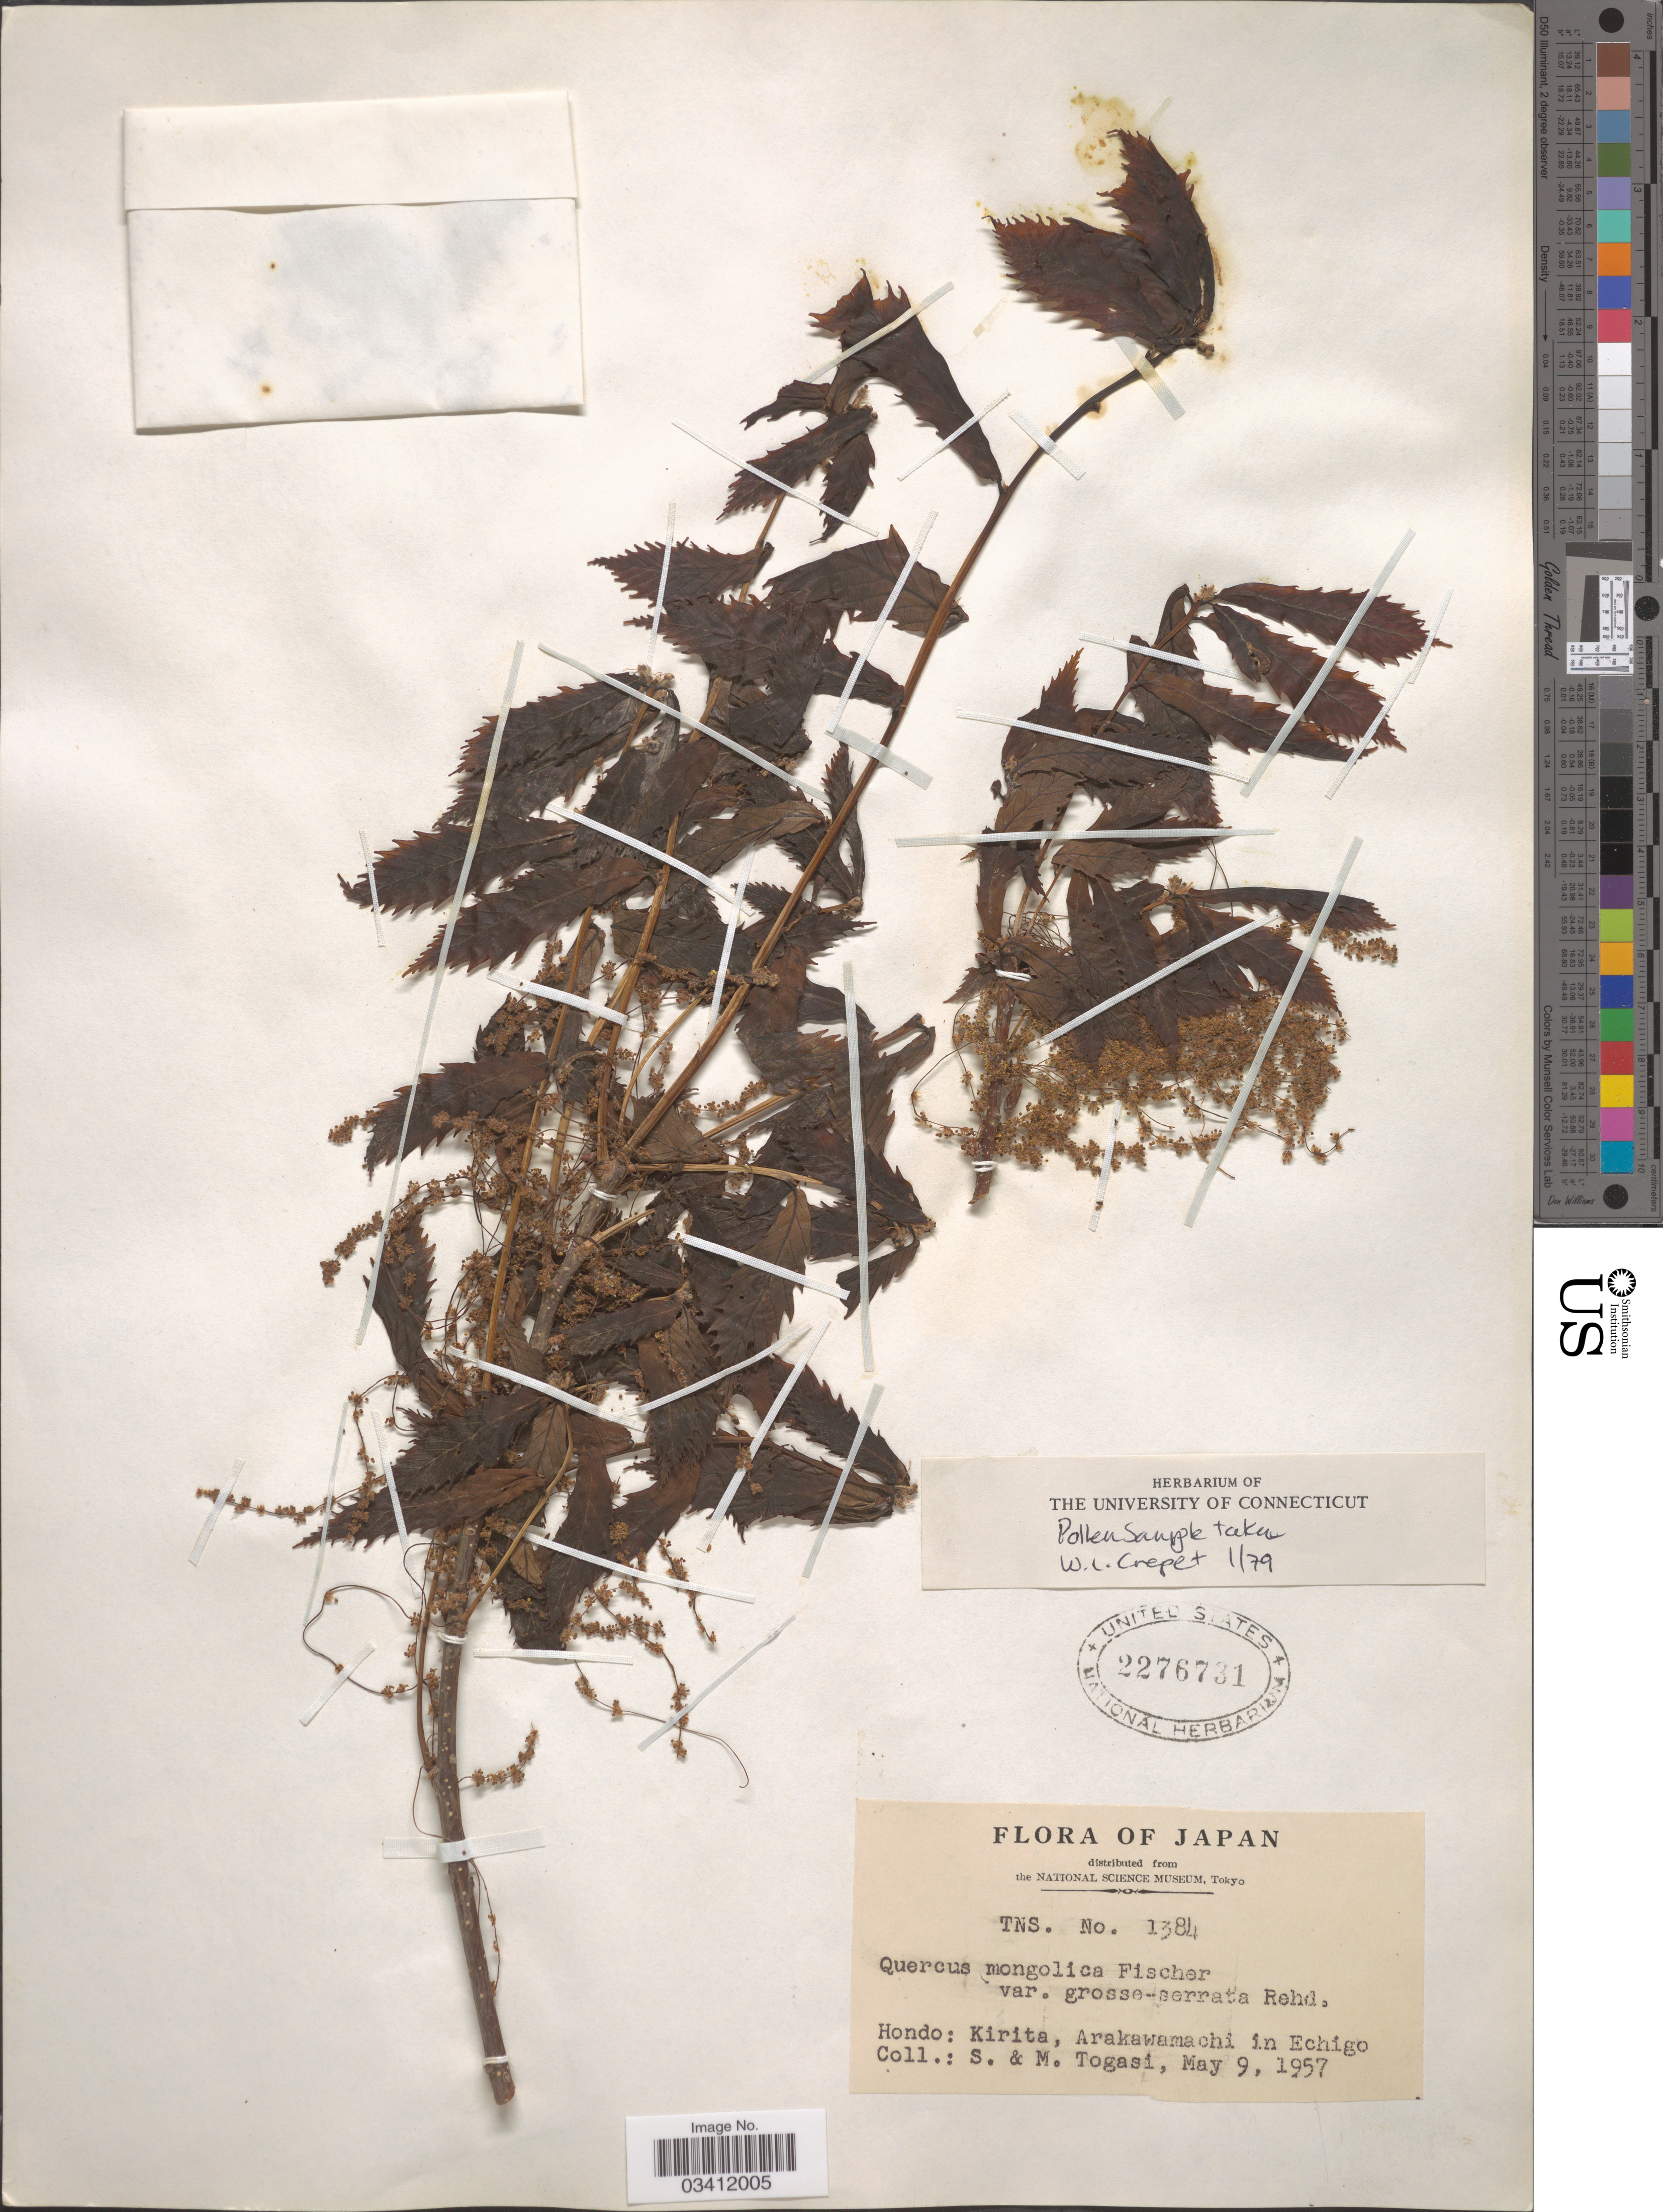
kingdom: Plantae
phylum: Tracheophyta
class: Magnoliopsida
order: Fagales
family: Fagaceae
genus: Quercus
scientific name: Quercus mongolica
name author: Fisch. ex Ledeb.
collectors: S. Togasi & M. Togasi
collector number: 1384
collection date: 1957-05-09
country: Japan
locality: Hondo: Kirita, Arakawamachi in Echigo.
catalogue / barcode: US 2276731